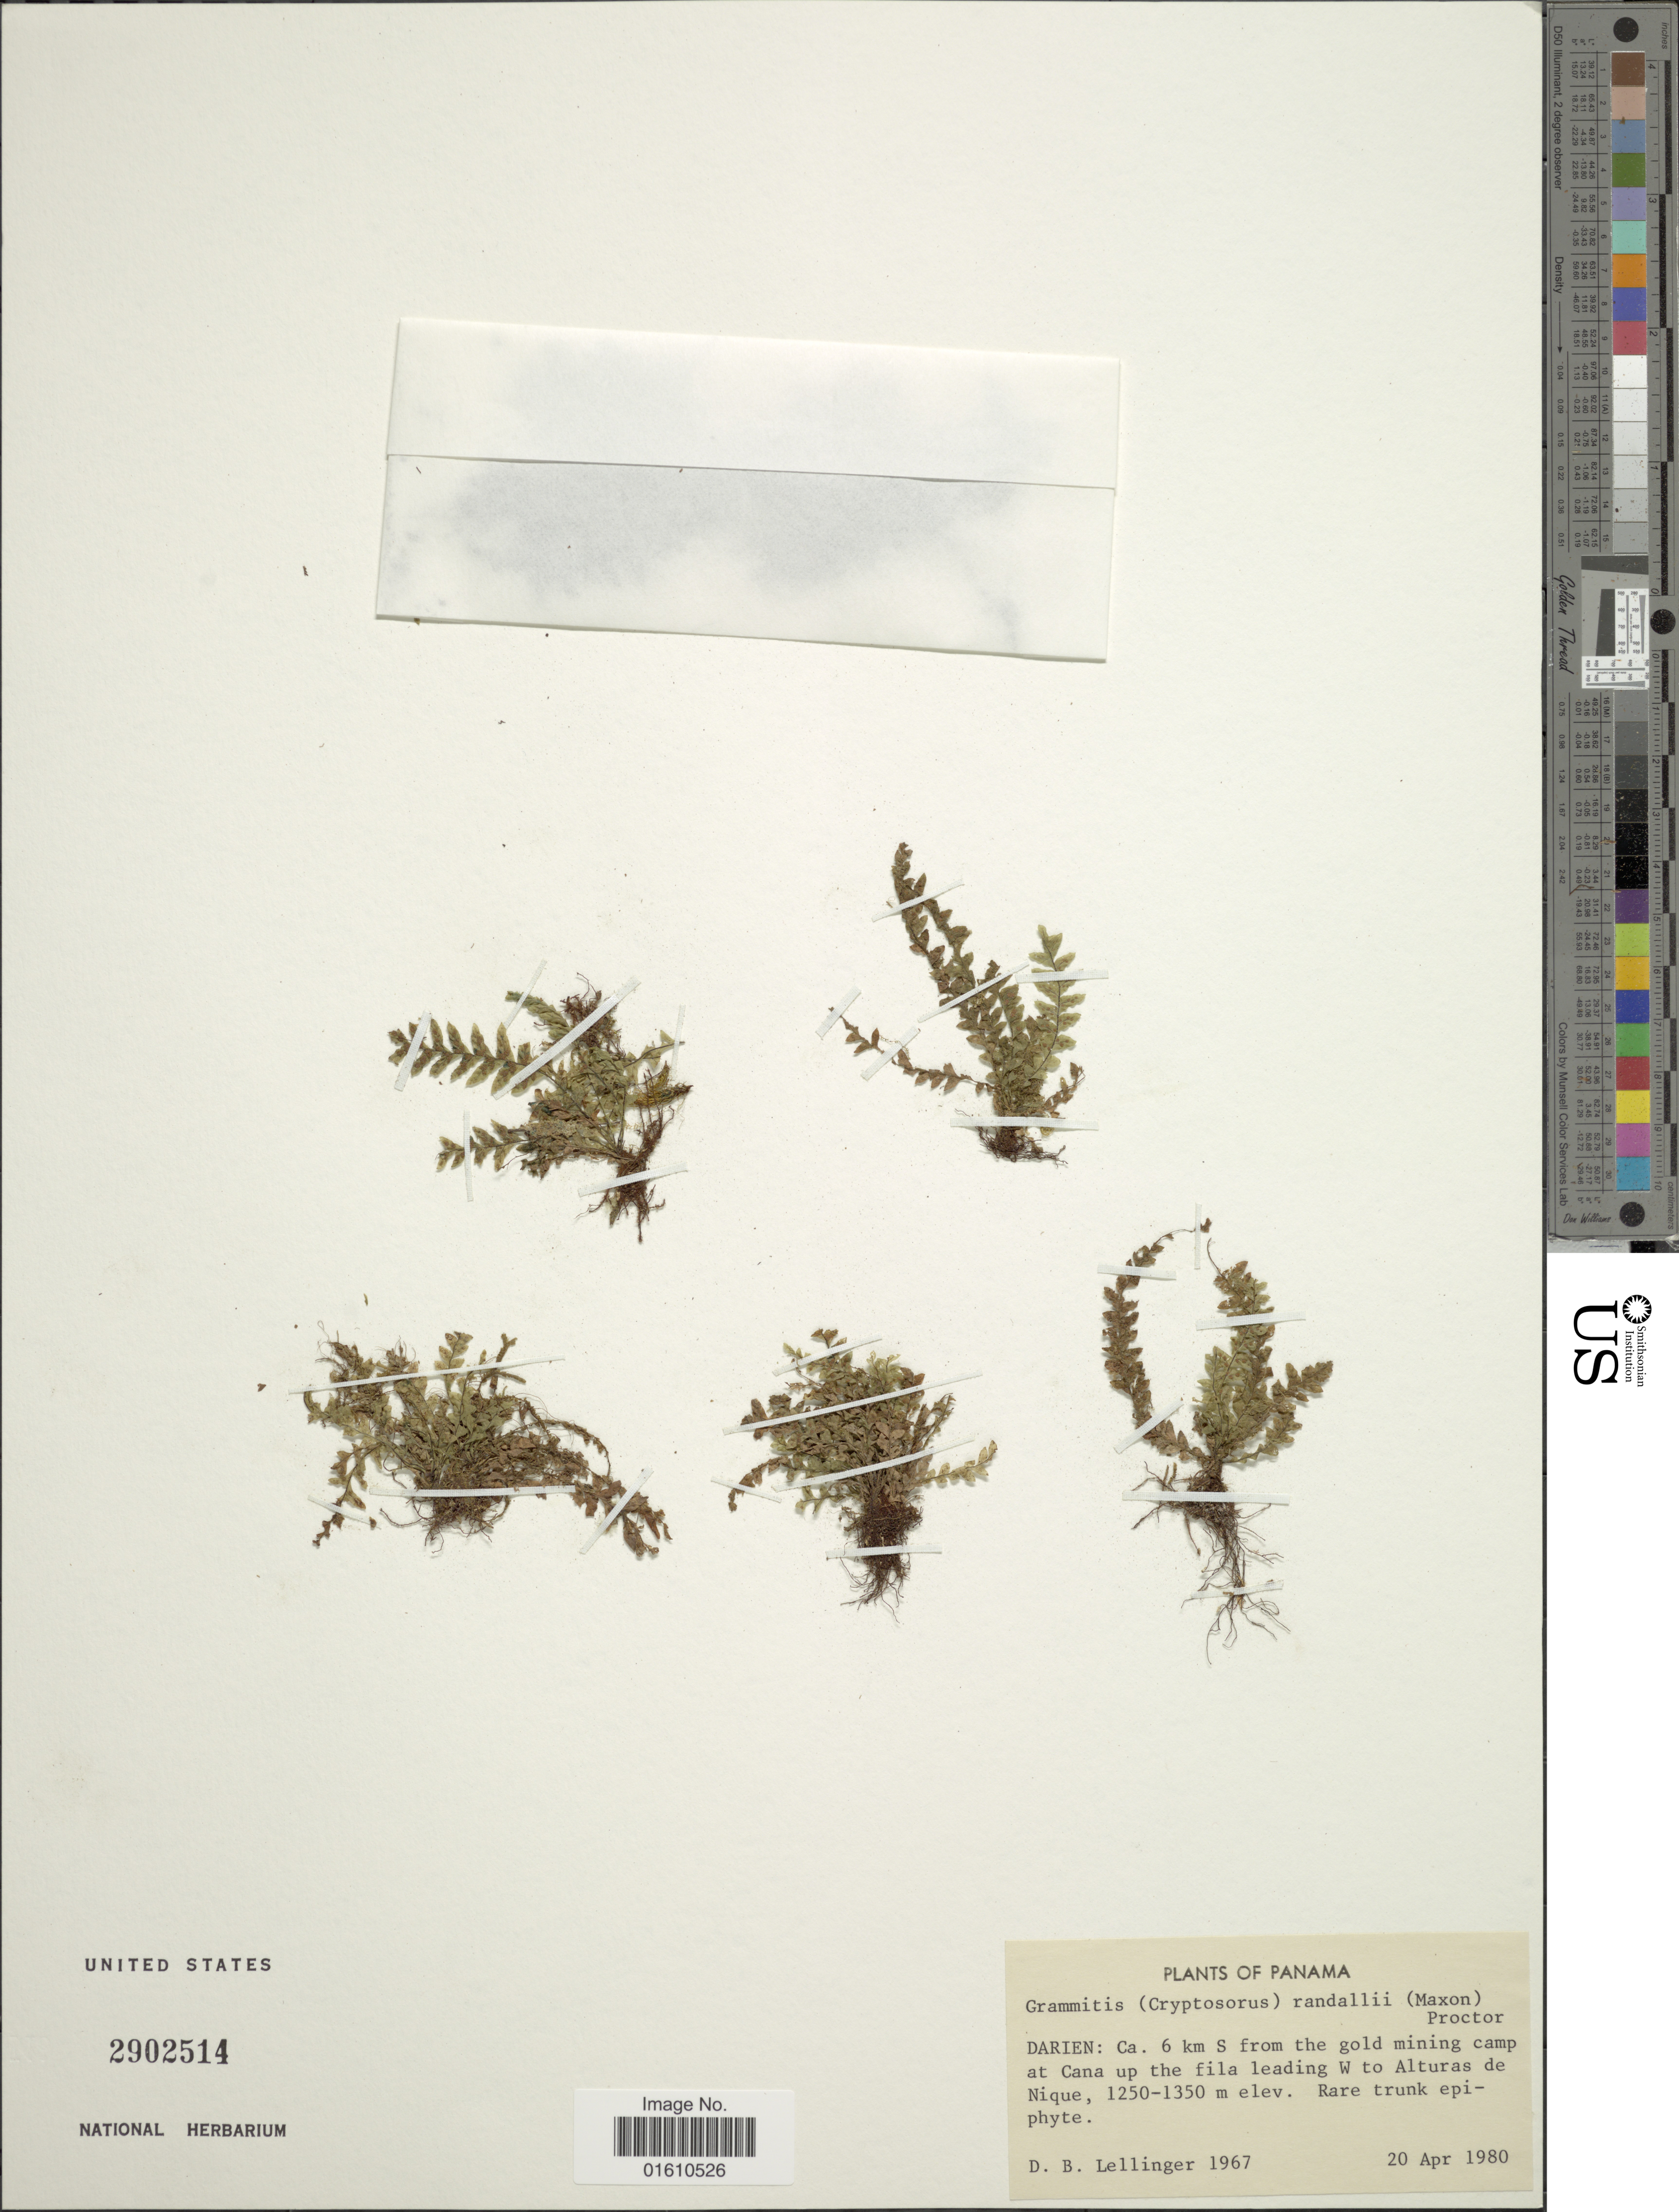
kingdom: Plantae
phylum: Tracheophyta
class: Polypodiopsida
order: Polypodiales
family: Polypodiaceae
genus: Lellingeria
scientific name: Lellingeria randallii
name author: (Maxon) A.R. Sm. & R.C. Moran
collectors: D. B. Lellinger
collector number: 1967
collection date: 1980-04-20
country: Panama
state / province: Darién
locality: Darien: Ca. 6 km S from the gold mining camp at Cana up the fila leading W to Alturas de Nique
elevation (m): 1250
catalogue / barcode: US 2902514